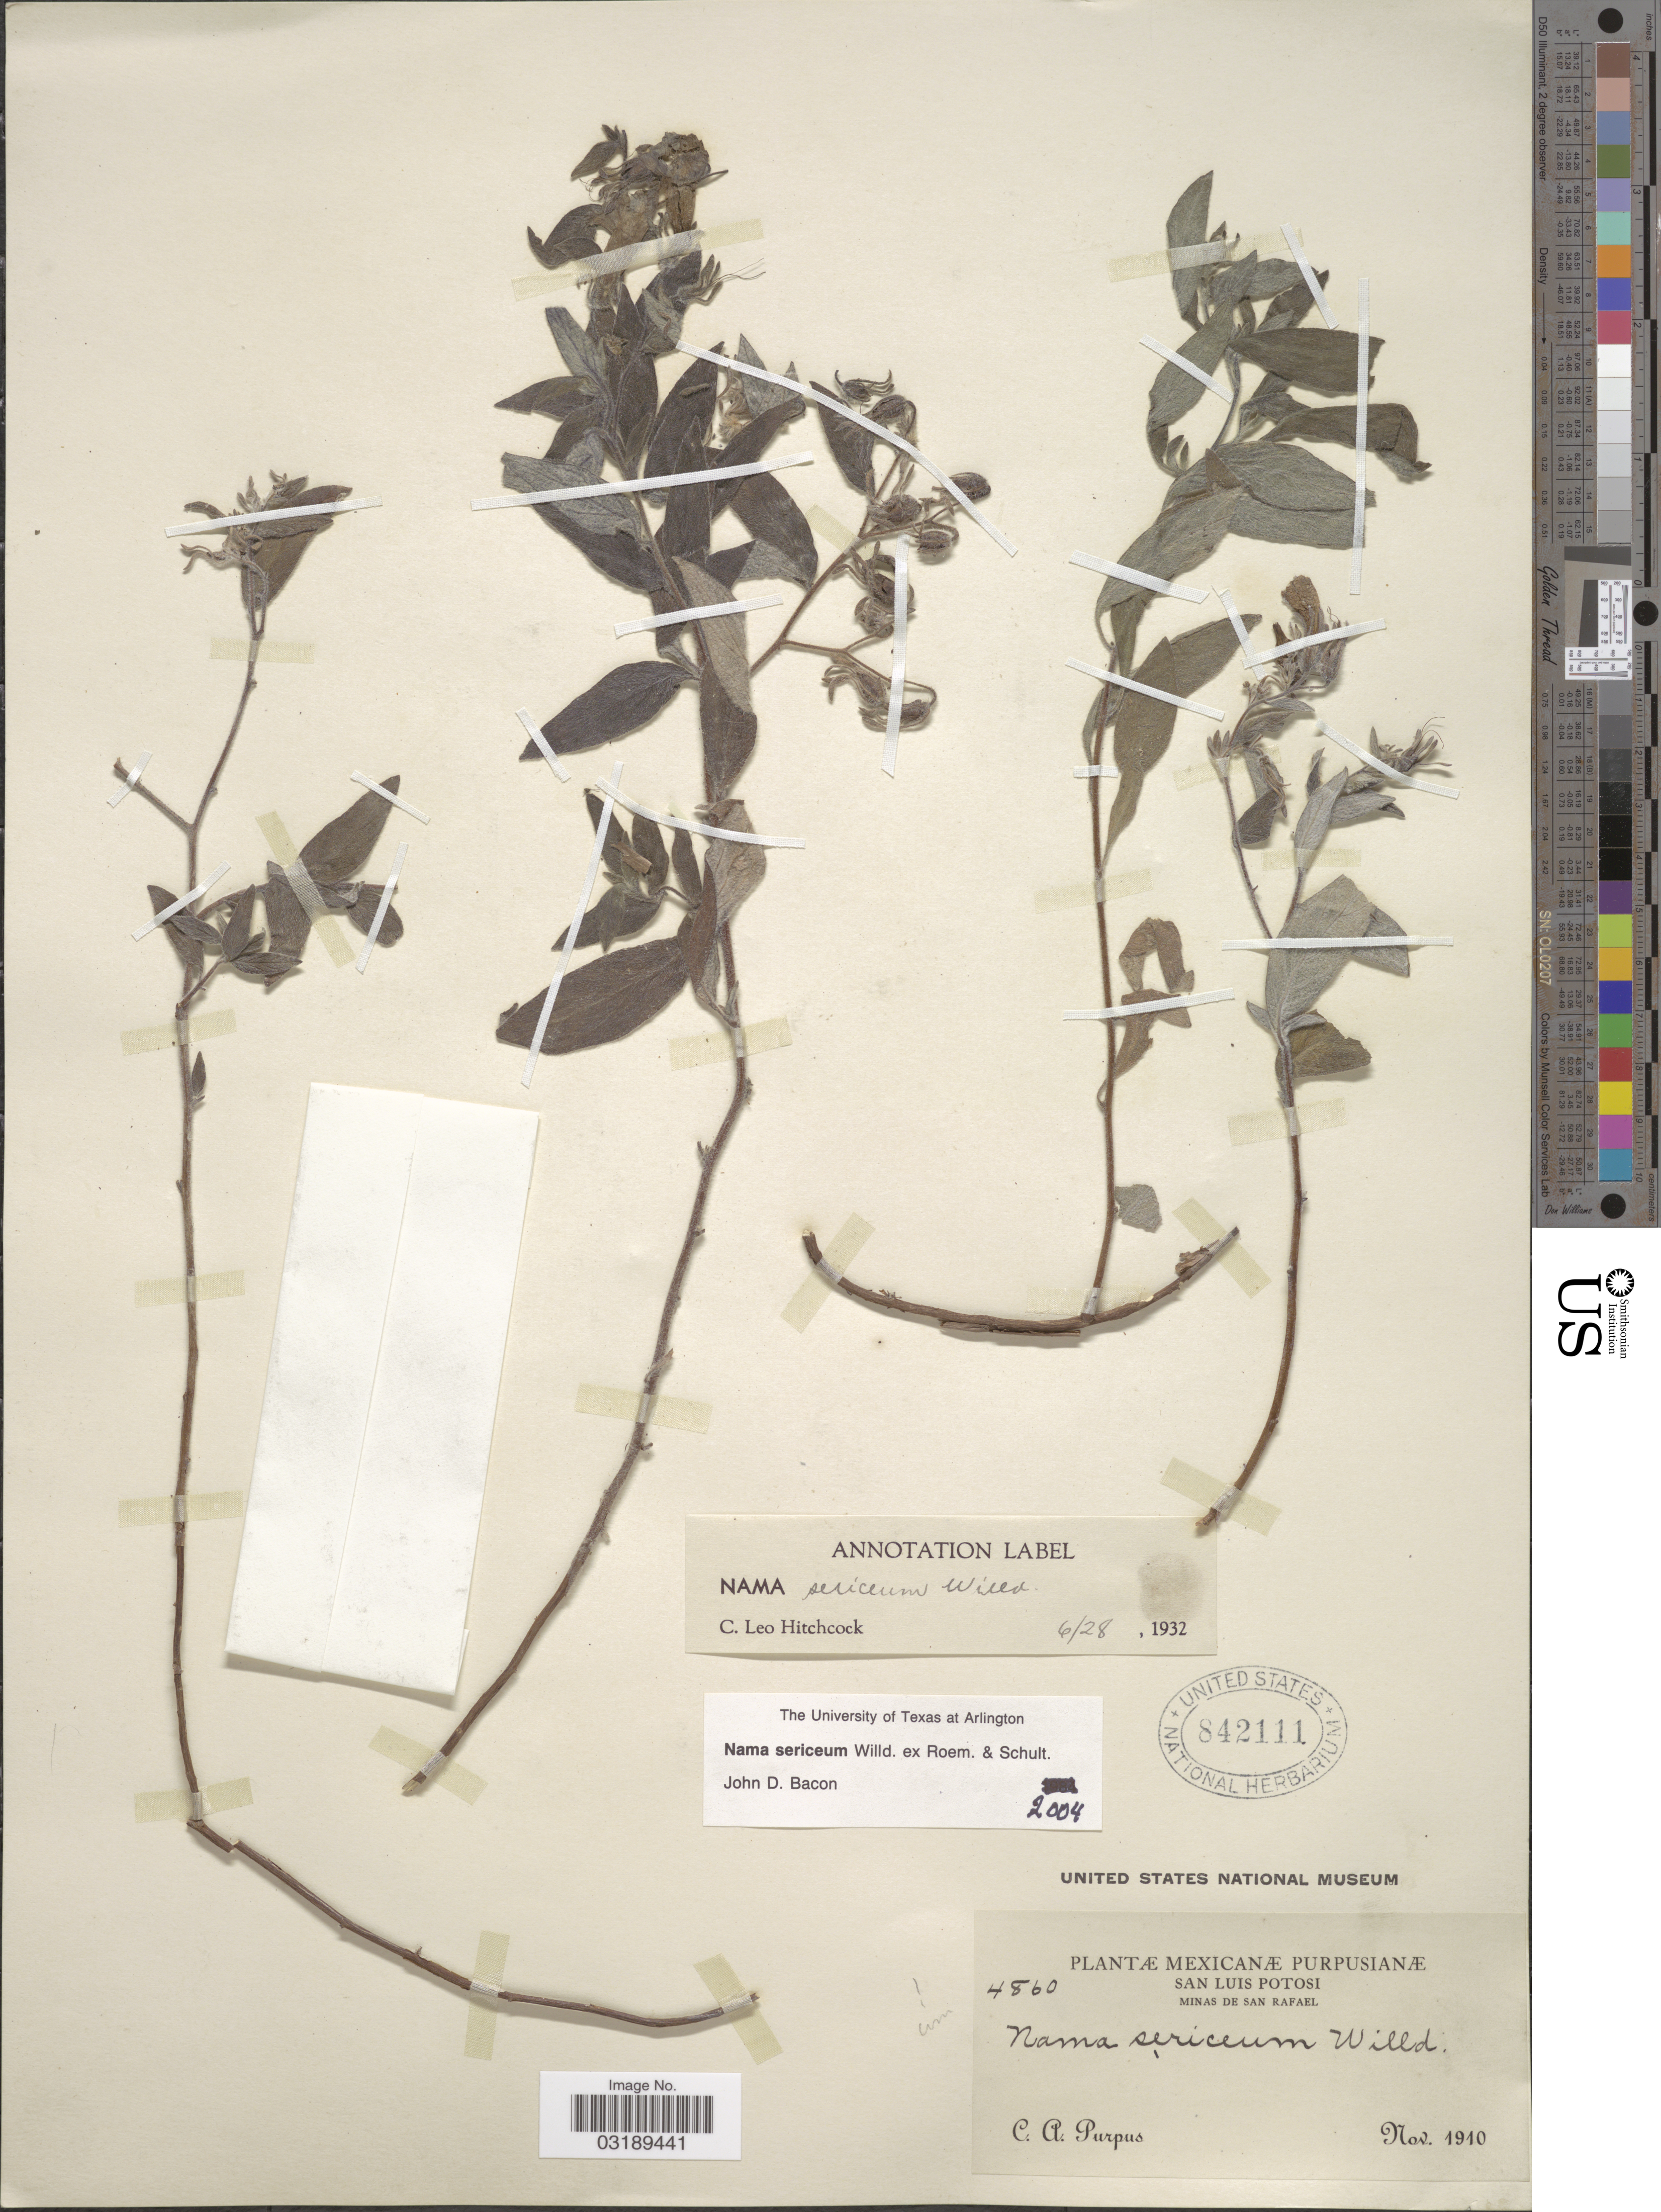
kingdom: Plantae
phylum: Tracheophyta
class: Magnoliopsida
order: Boraginales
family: Namaceae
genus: Nama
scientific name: Nama sericea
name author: Willd. ex Roem. & Schult.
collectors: C. A. Purpus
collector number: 4860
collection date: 1910-11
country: Mexico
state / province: San Luis Potosí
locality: Minas de San Rafael.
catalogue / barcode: US 842111